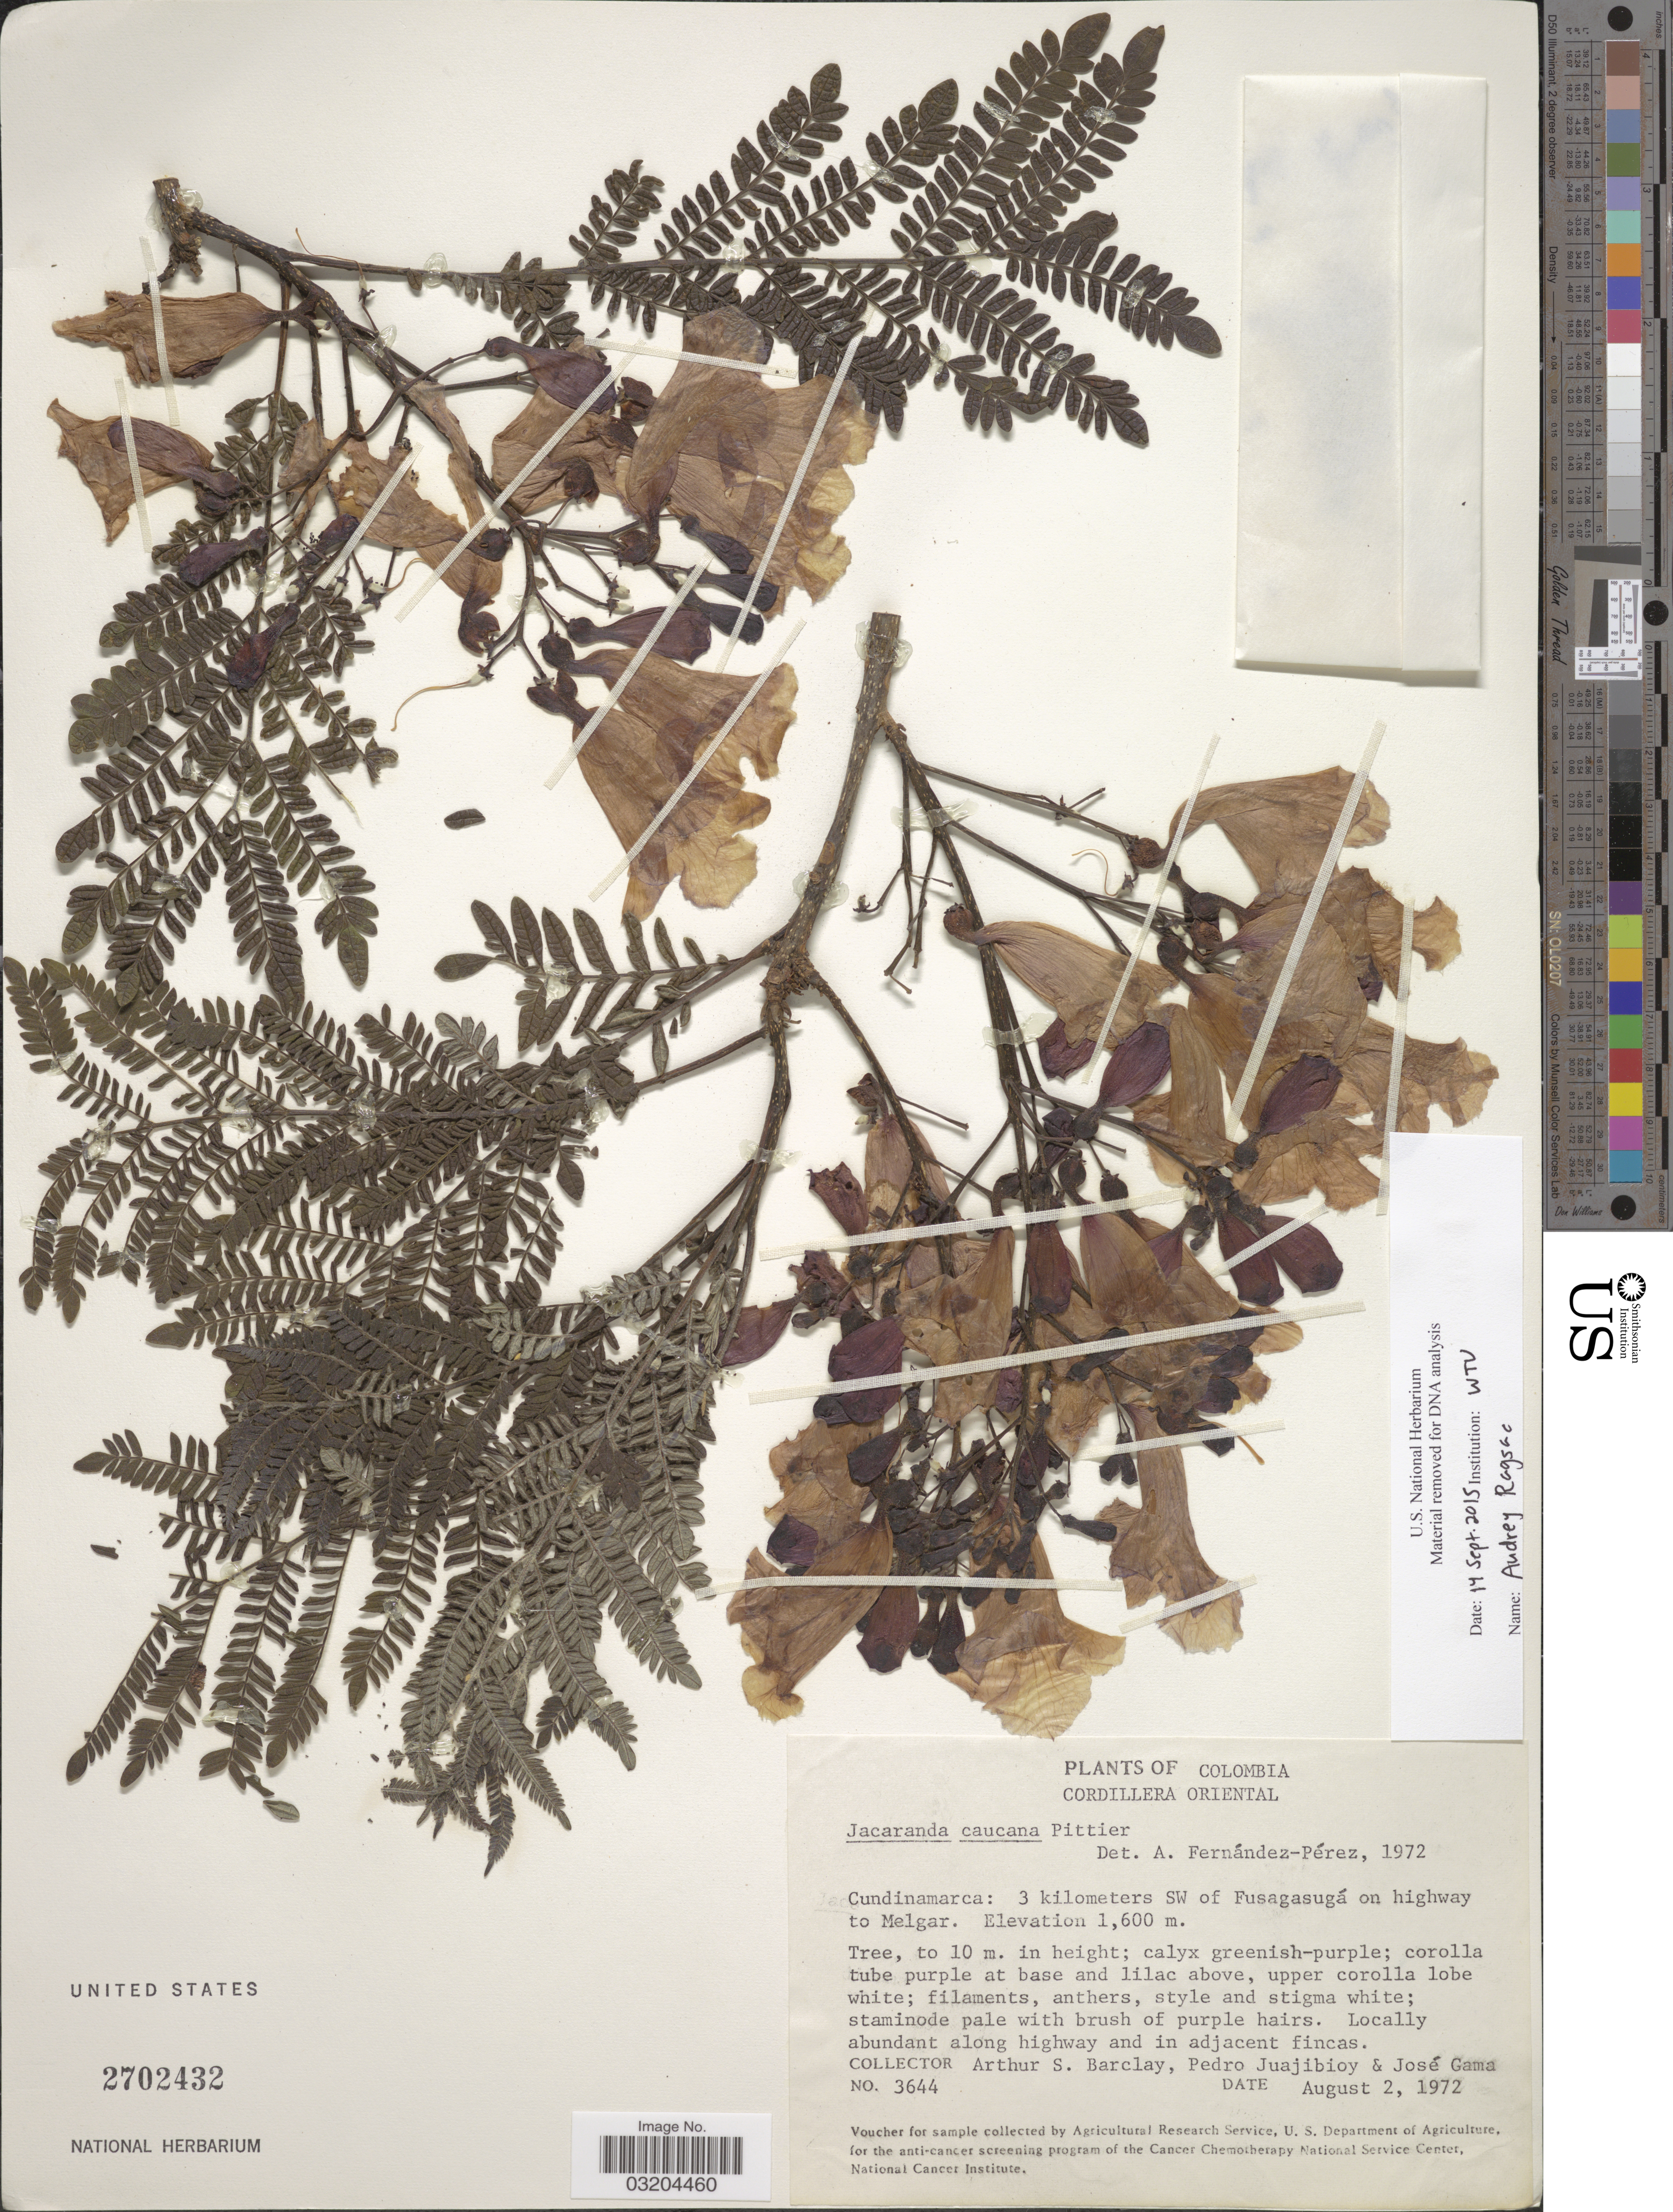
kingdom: Plantae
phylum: Tracheophyta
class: Magnoliopsida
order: Lamiales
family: Bignoniaceae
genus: Jacaranda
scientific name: Jacaranda caucana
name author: Pittier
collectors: A. S. Barclay, P. Juajibioy & J. Gama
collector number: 3644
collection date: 1972-08-02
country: Colombia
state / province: Cundinamarca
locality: Cordillera Oriental. 3 kilometers SW of Fusagasugá on highway to Melgar.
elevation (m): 1600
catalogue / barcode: US 2702432